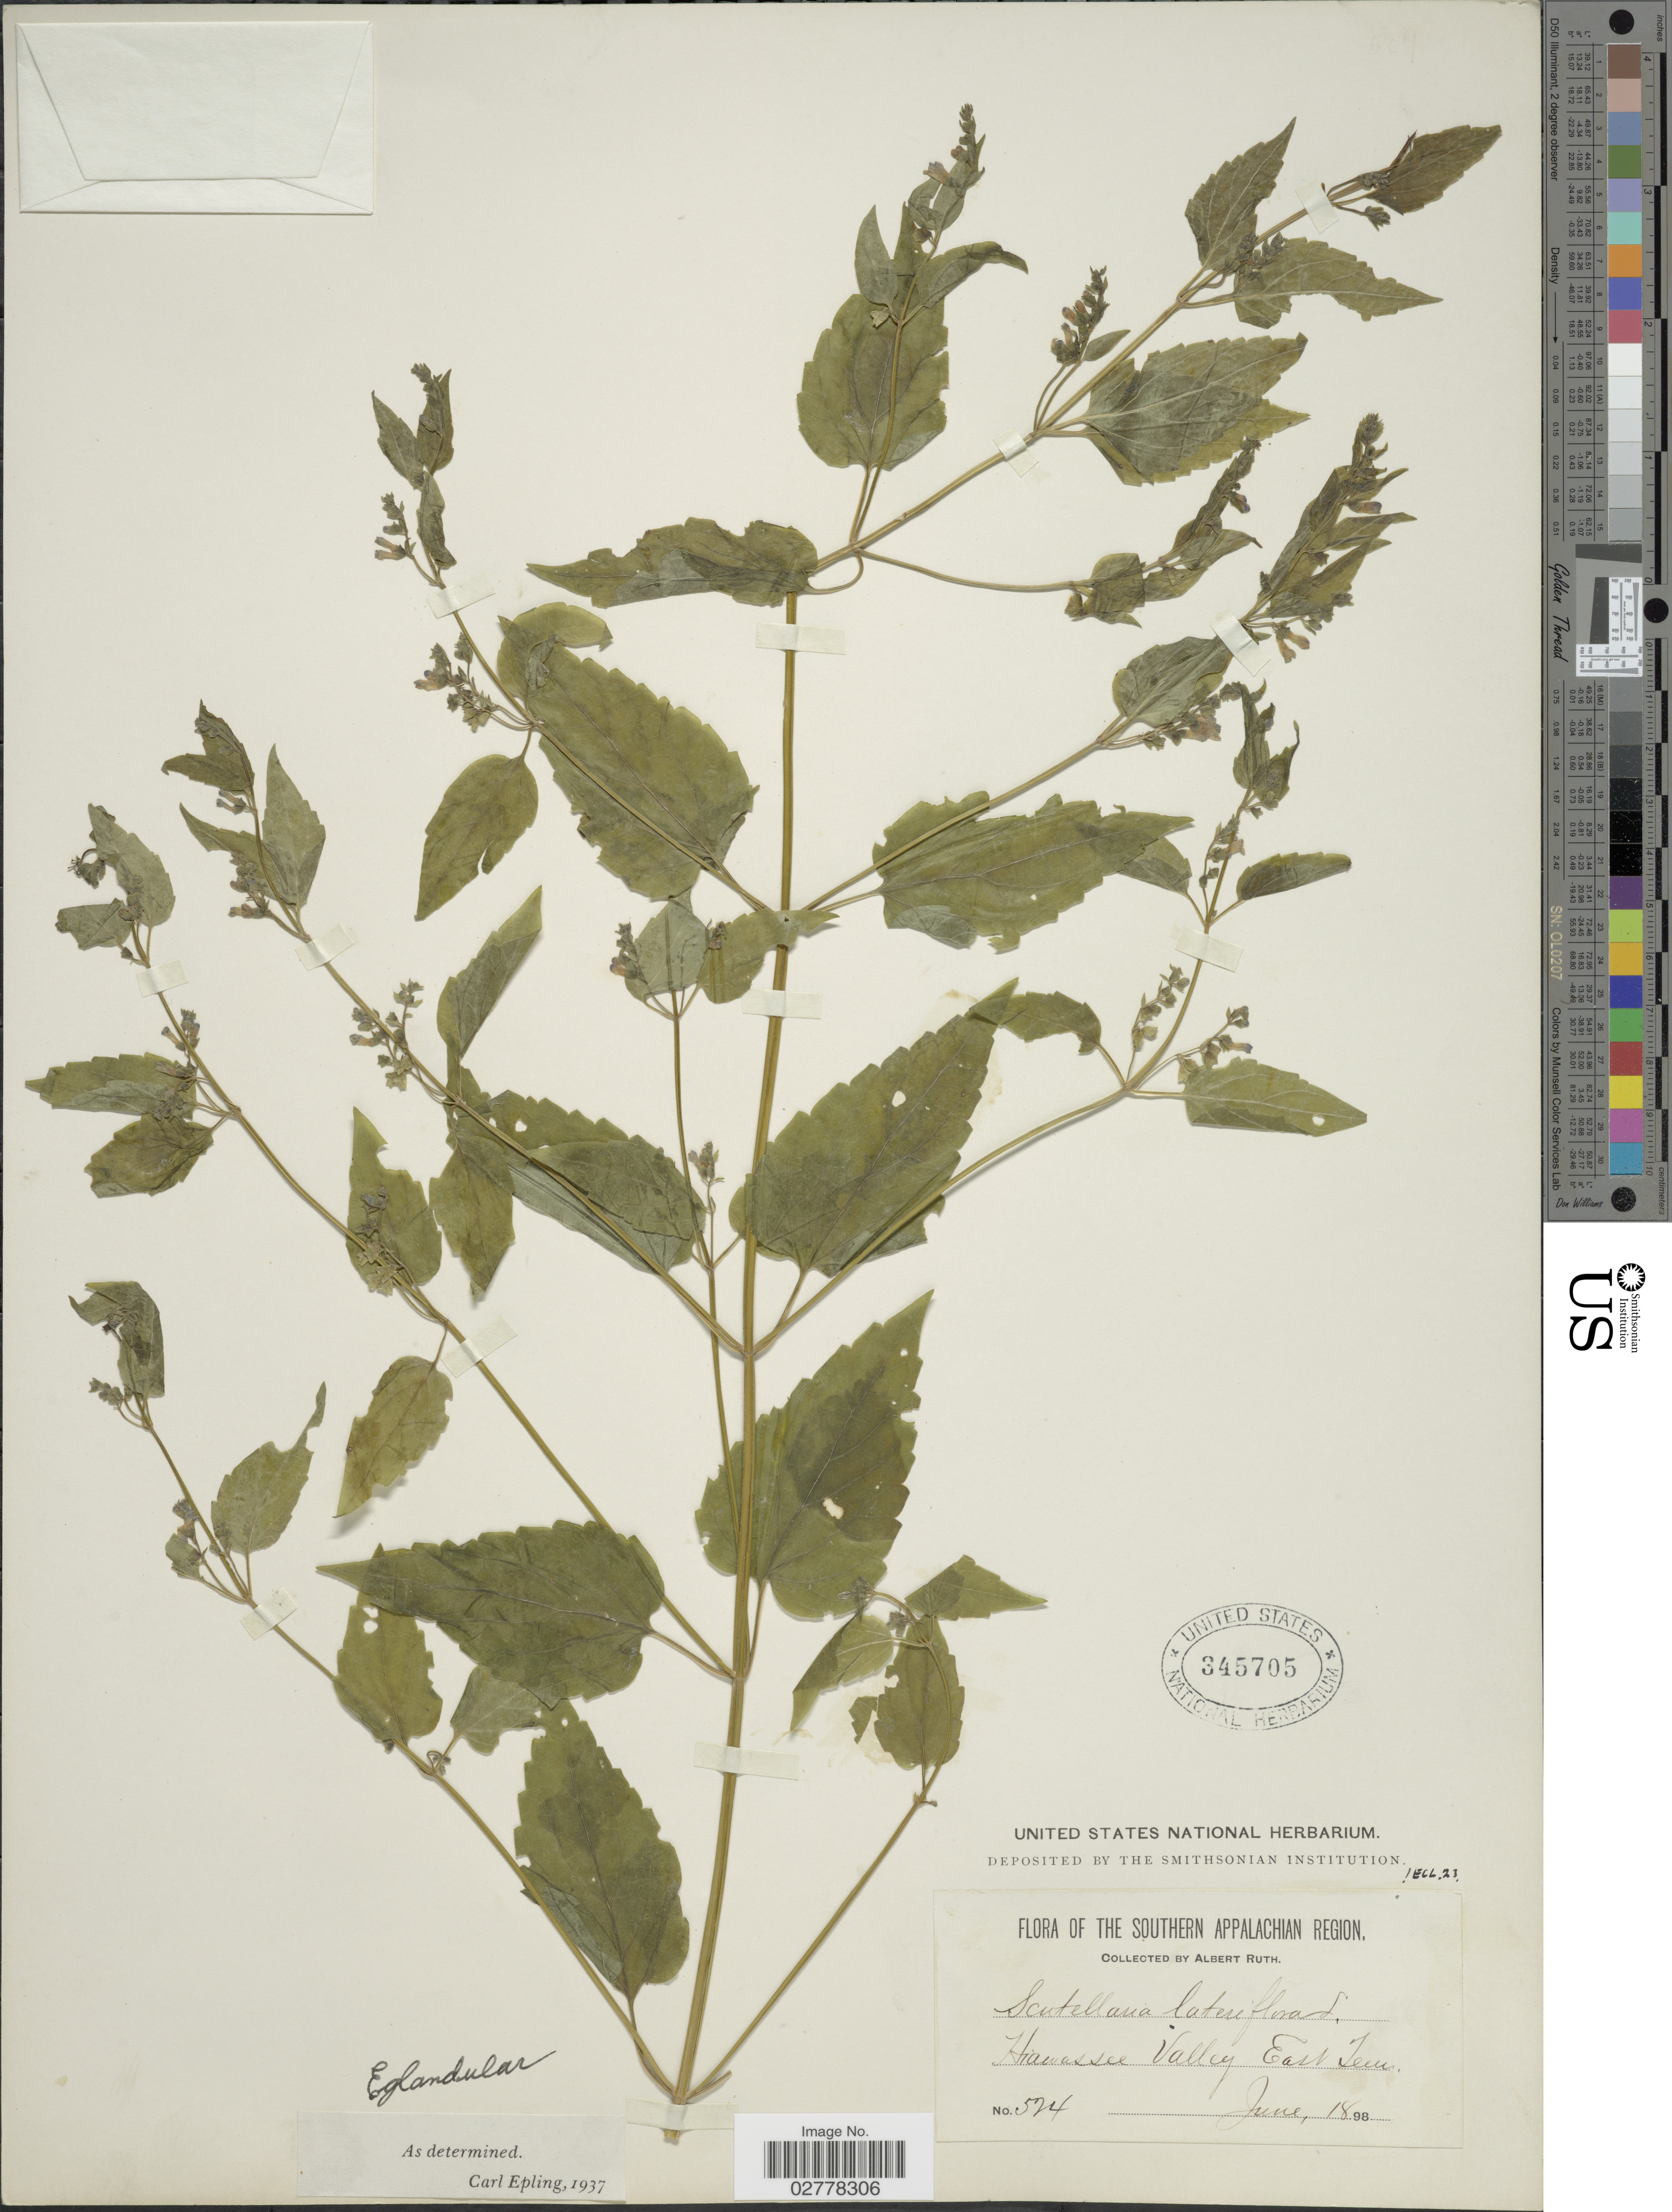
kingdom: Plantae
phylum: Tracheophyta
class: Magnoliopsida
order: Lamiales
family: Lamiaceae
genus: Scutellaria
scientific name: Scutellaria lateriflora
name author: L.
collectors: A. Ruth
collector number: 524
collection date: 1898-06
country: United States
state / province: Tennessee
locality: The Southern Appalachian Region. Hiawassee Valley East Tenn.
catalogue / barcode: US 345705